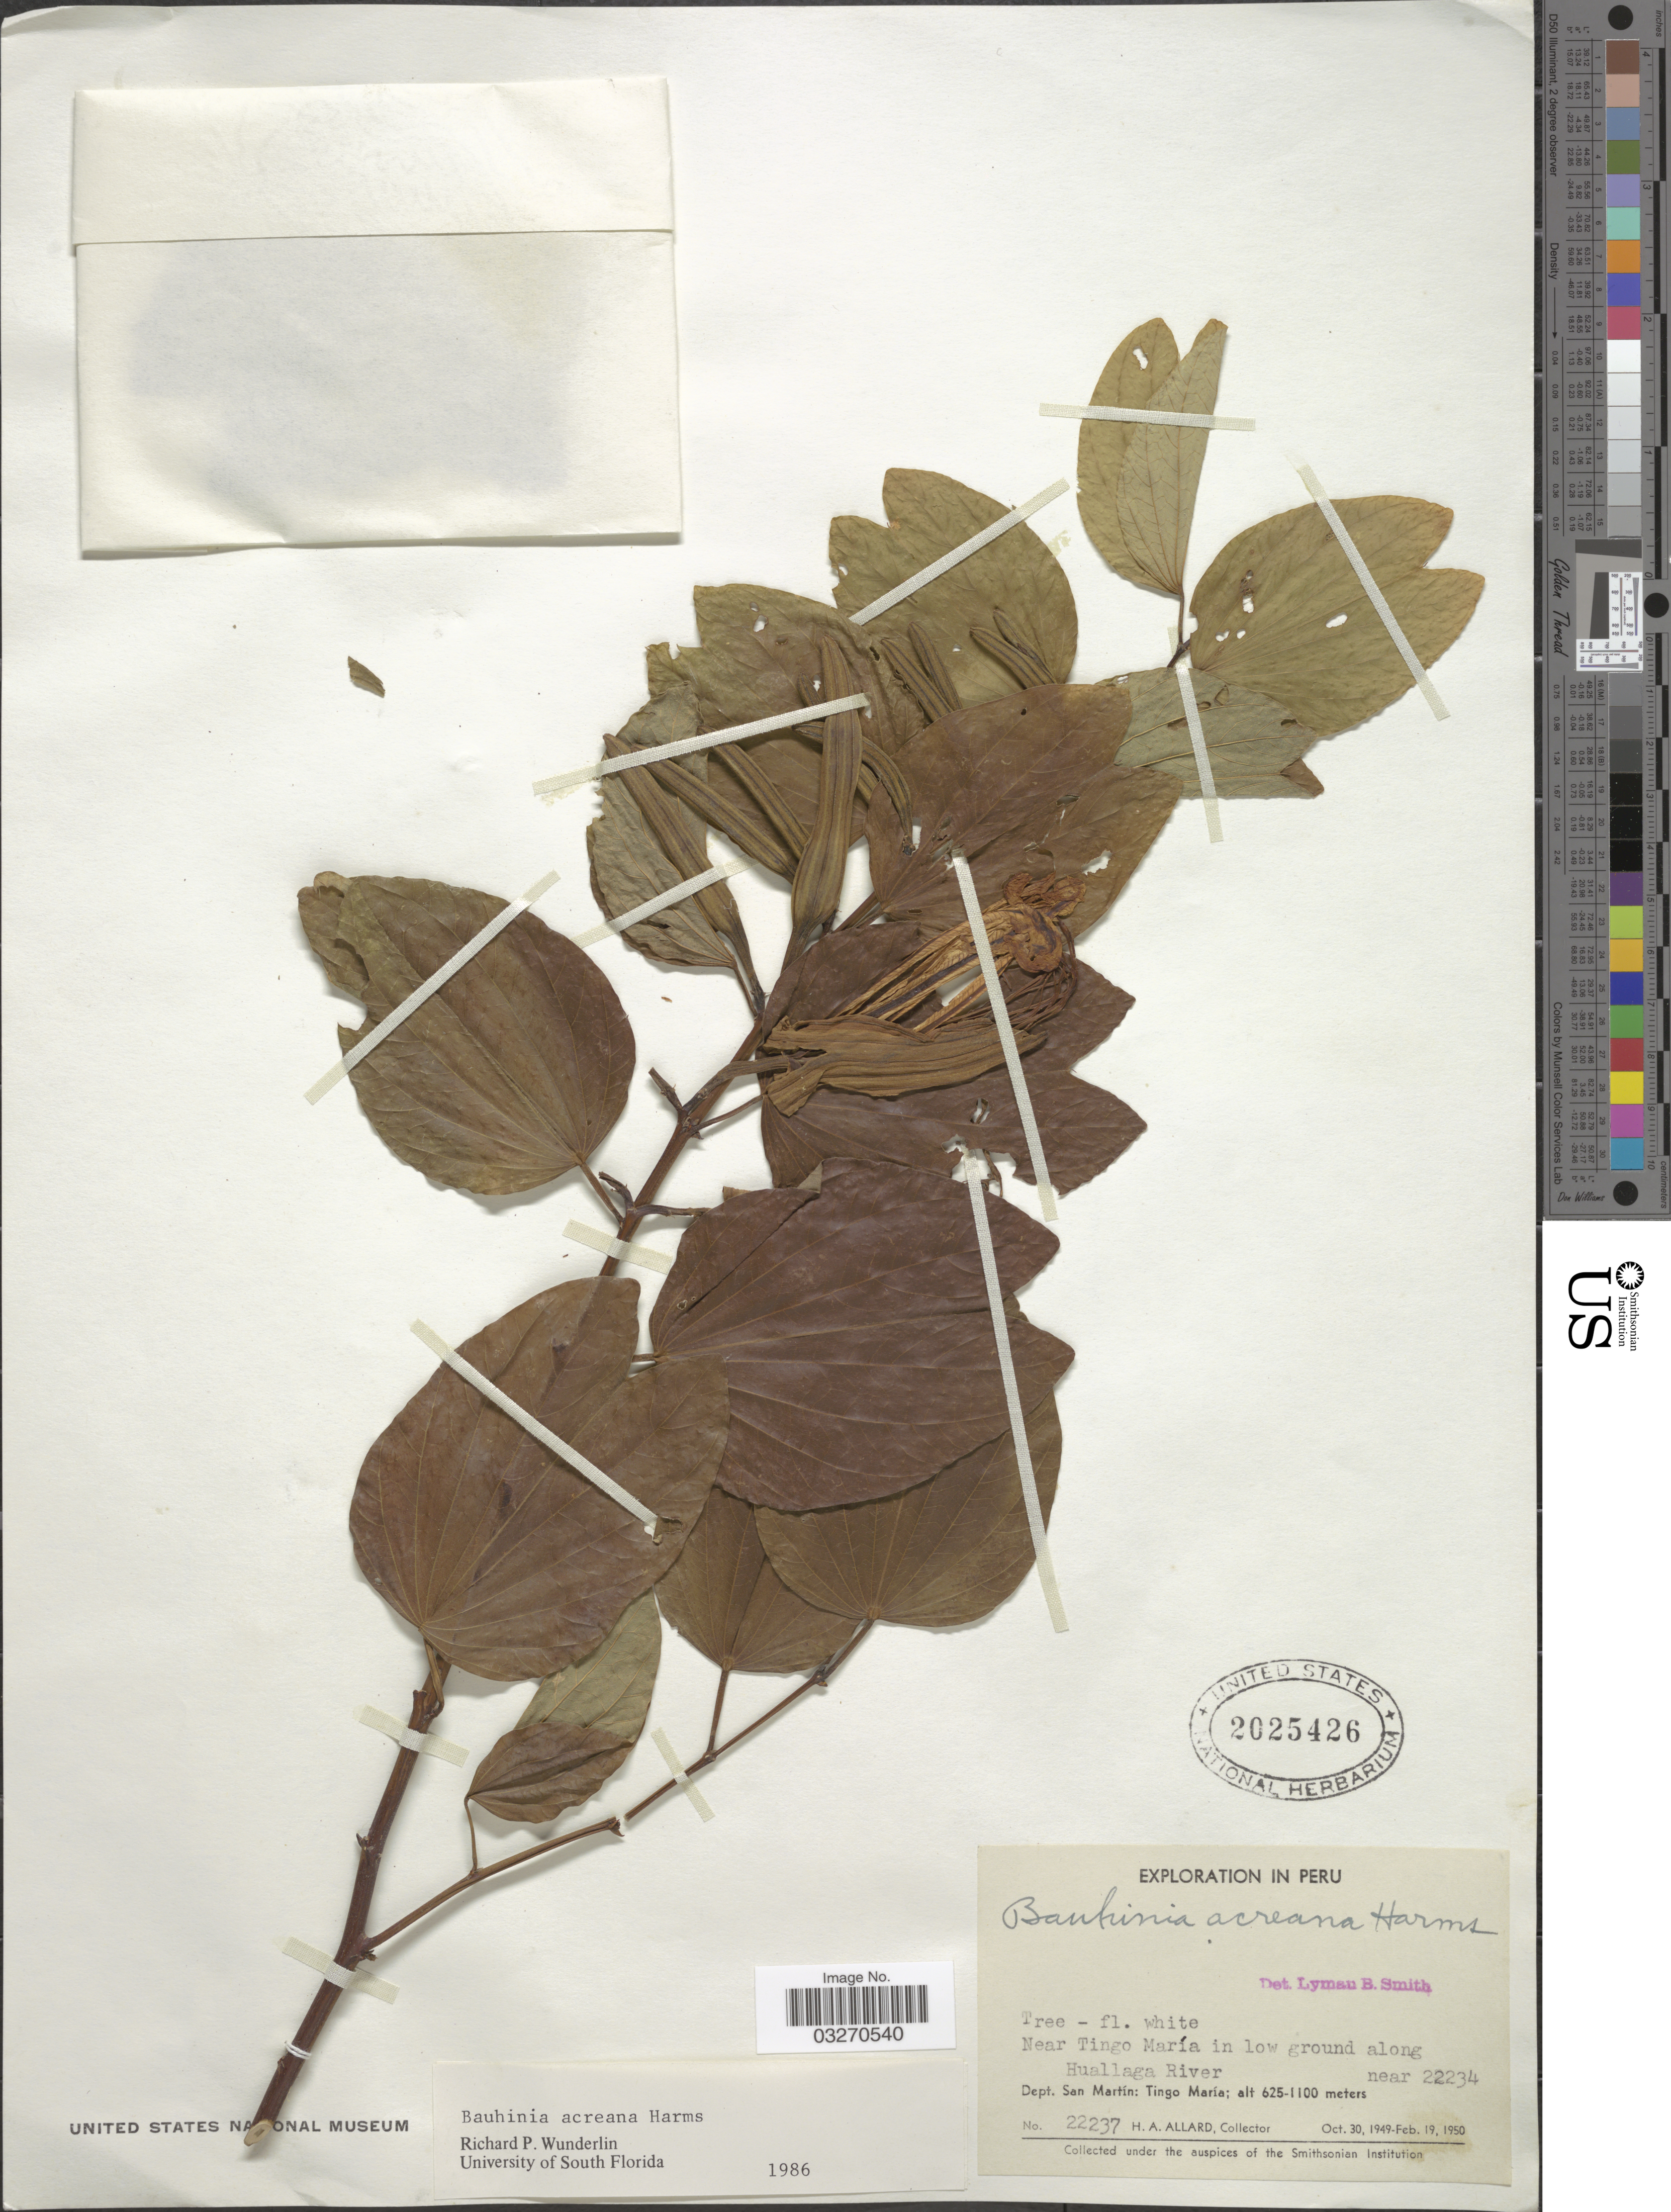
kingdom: Plantae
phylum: Tracheophyta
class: Magnoliopsida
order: Fabales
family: Fabaceae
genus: Bauhinia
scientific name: Bauhinia acreana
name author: Harms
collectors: H. A. Allard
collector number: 22237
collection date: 1949-10-30/1950-02-19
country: Peru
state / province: San Martín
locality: Near Tingo María in low ground along Huallaga River near 22234. Dept. San Martín: Tingo María.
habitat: in low ground along river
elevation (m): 625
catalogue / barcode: US 2025426